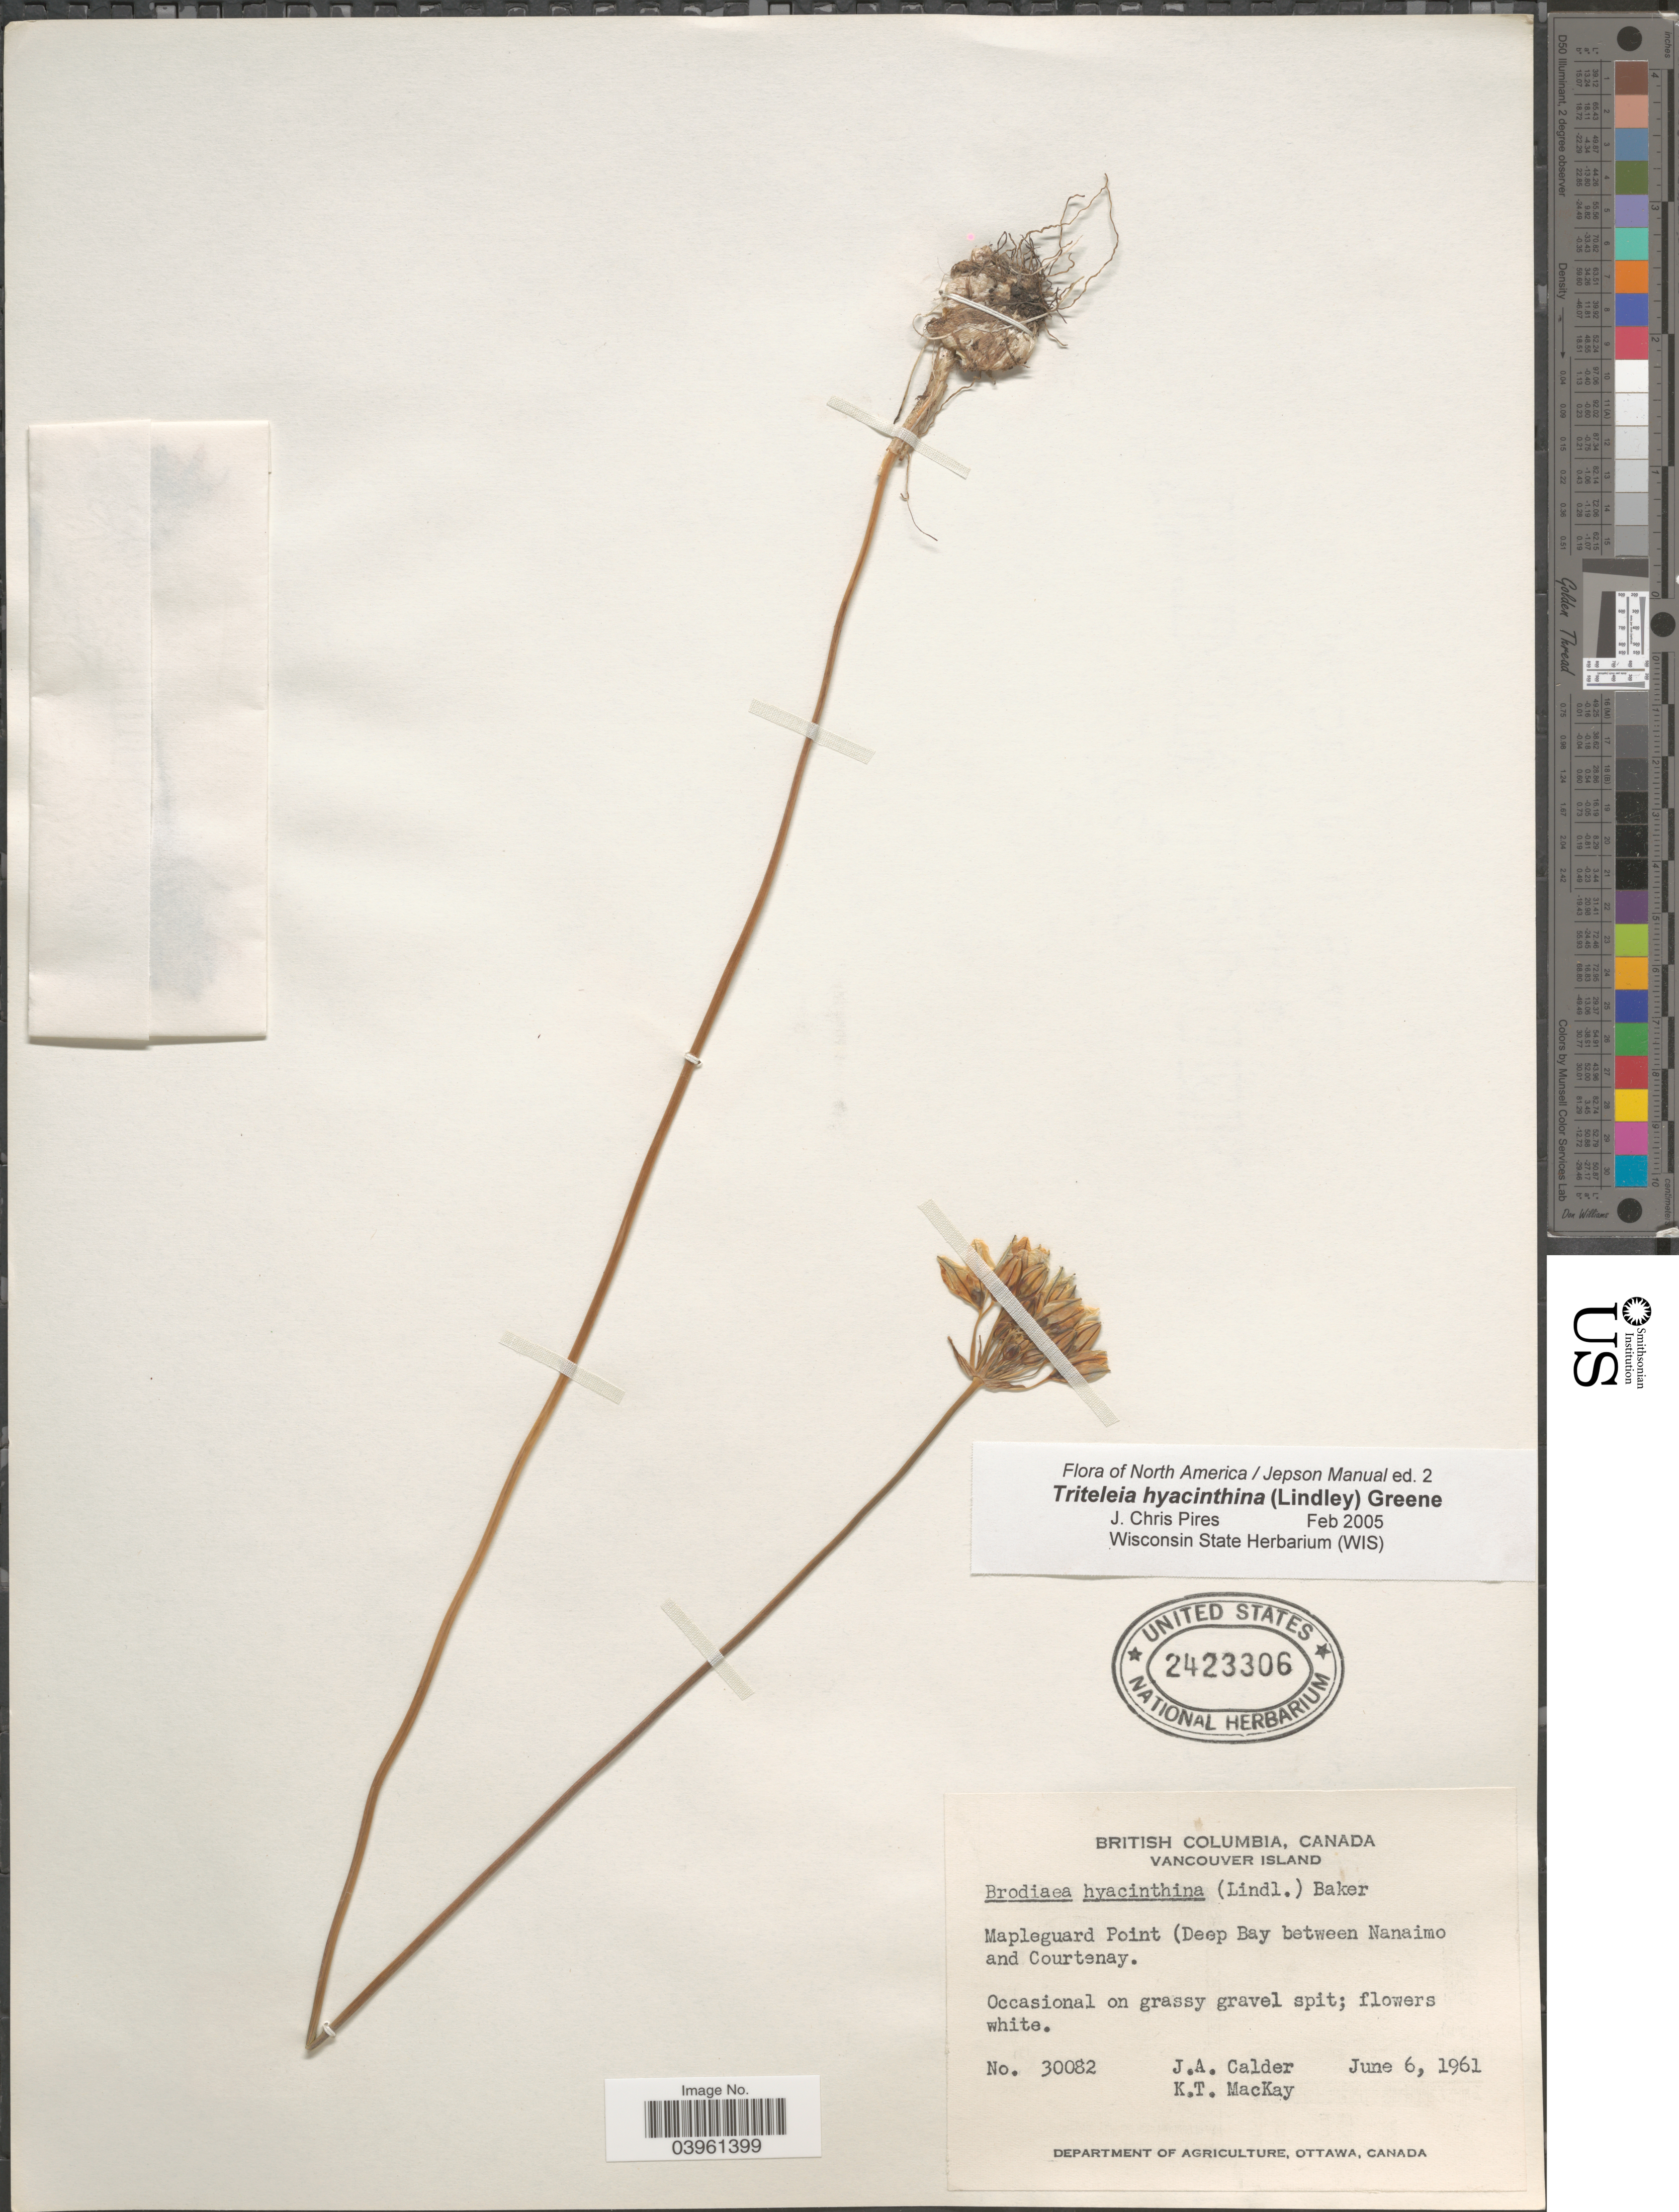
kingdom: Plantae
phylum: Tracheophyta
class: Liliopsida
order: Asparagales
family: Asparagaceae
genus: Triteleia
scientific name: Triteleia hyacinthina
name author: (Lindl.) Greene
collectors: J. A. Calder & K. T. Mackay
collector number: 30082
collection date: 1961-06-06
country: Canada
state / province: British Columbia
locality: British Columbia. Vancouver Island. Mapleguard Point (Deep Bay between Nanaimo and Courtenay).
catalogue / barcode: US 2423306